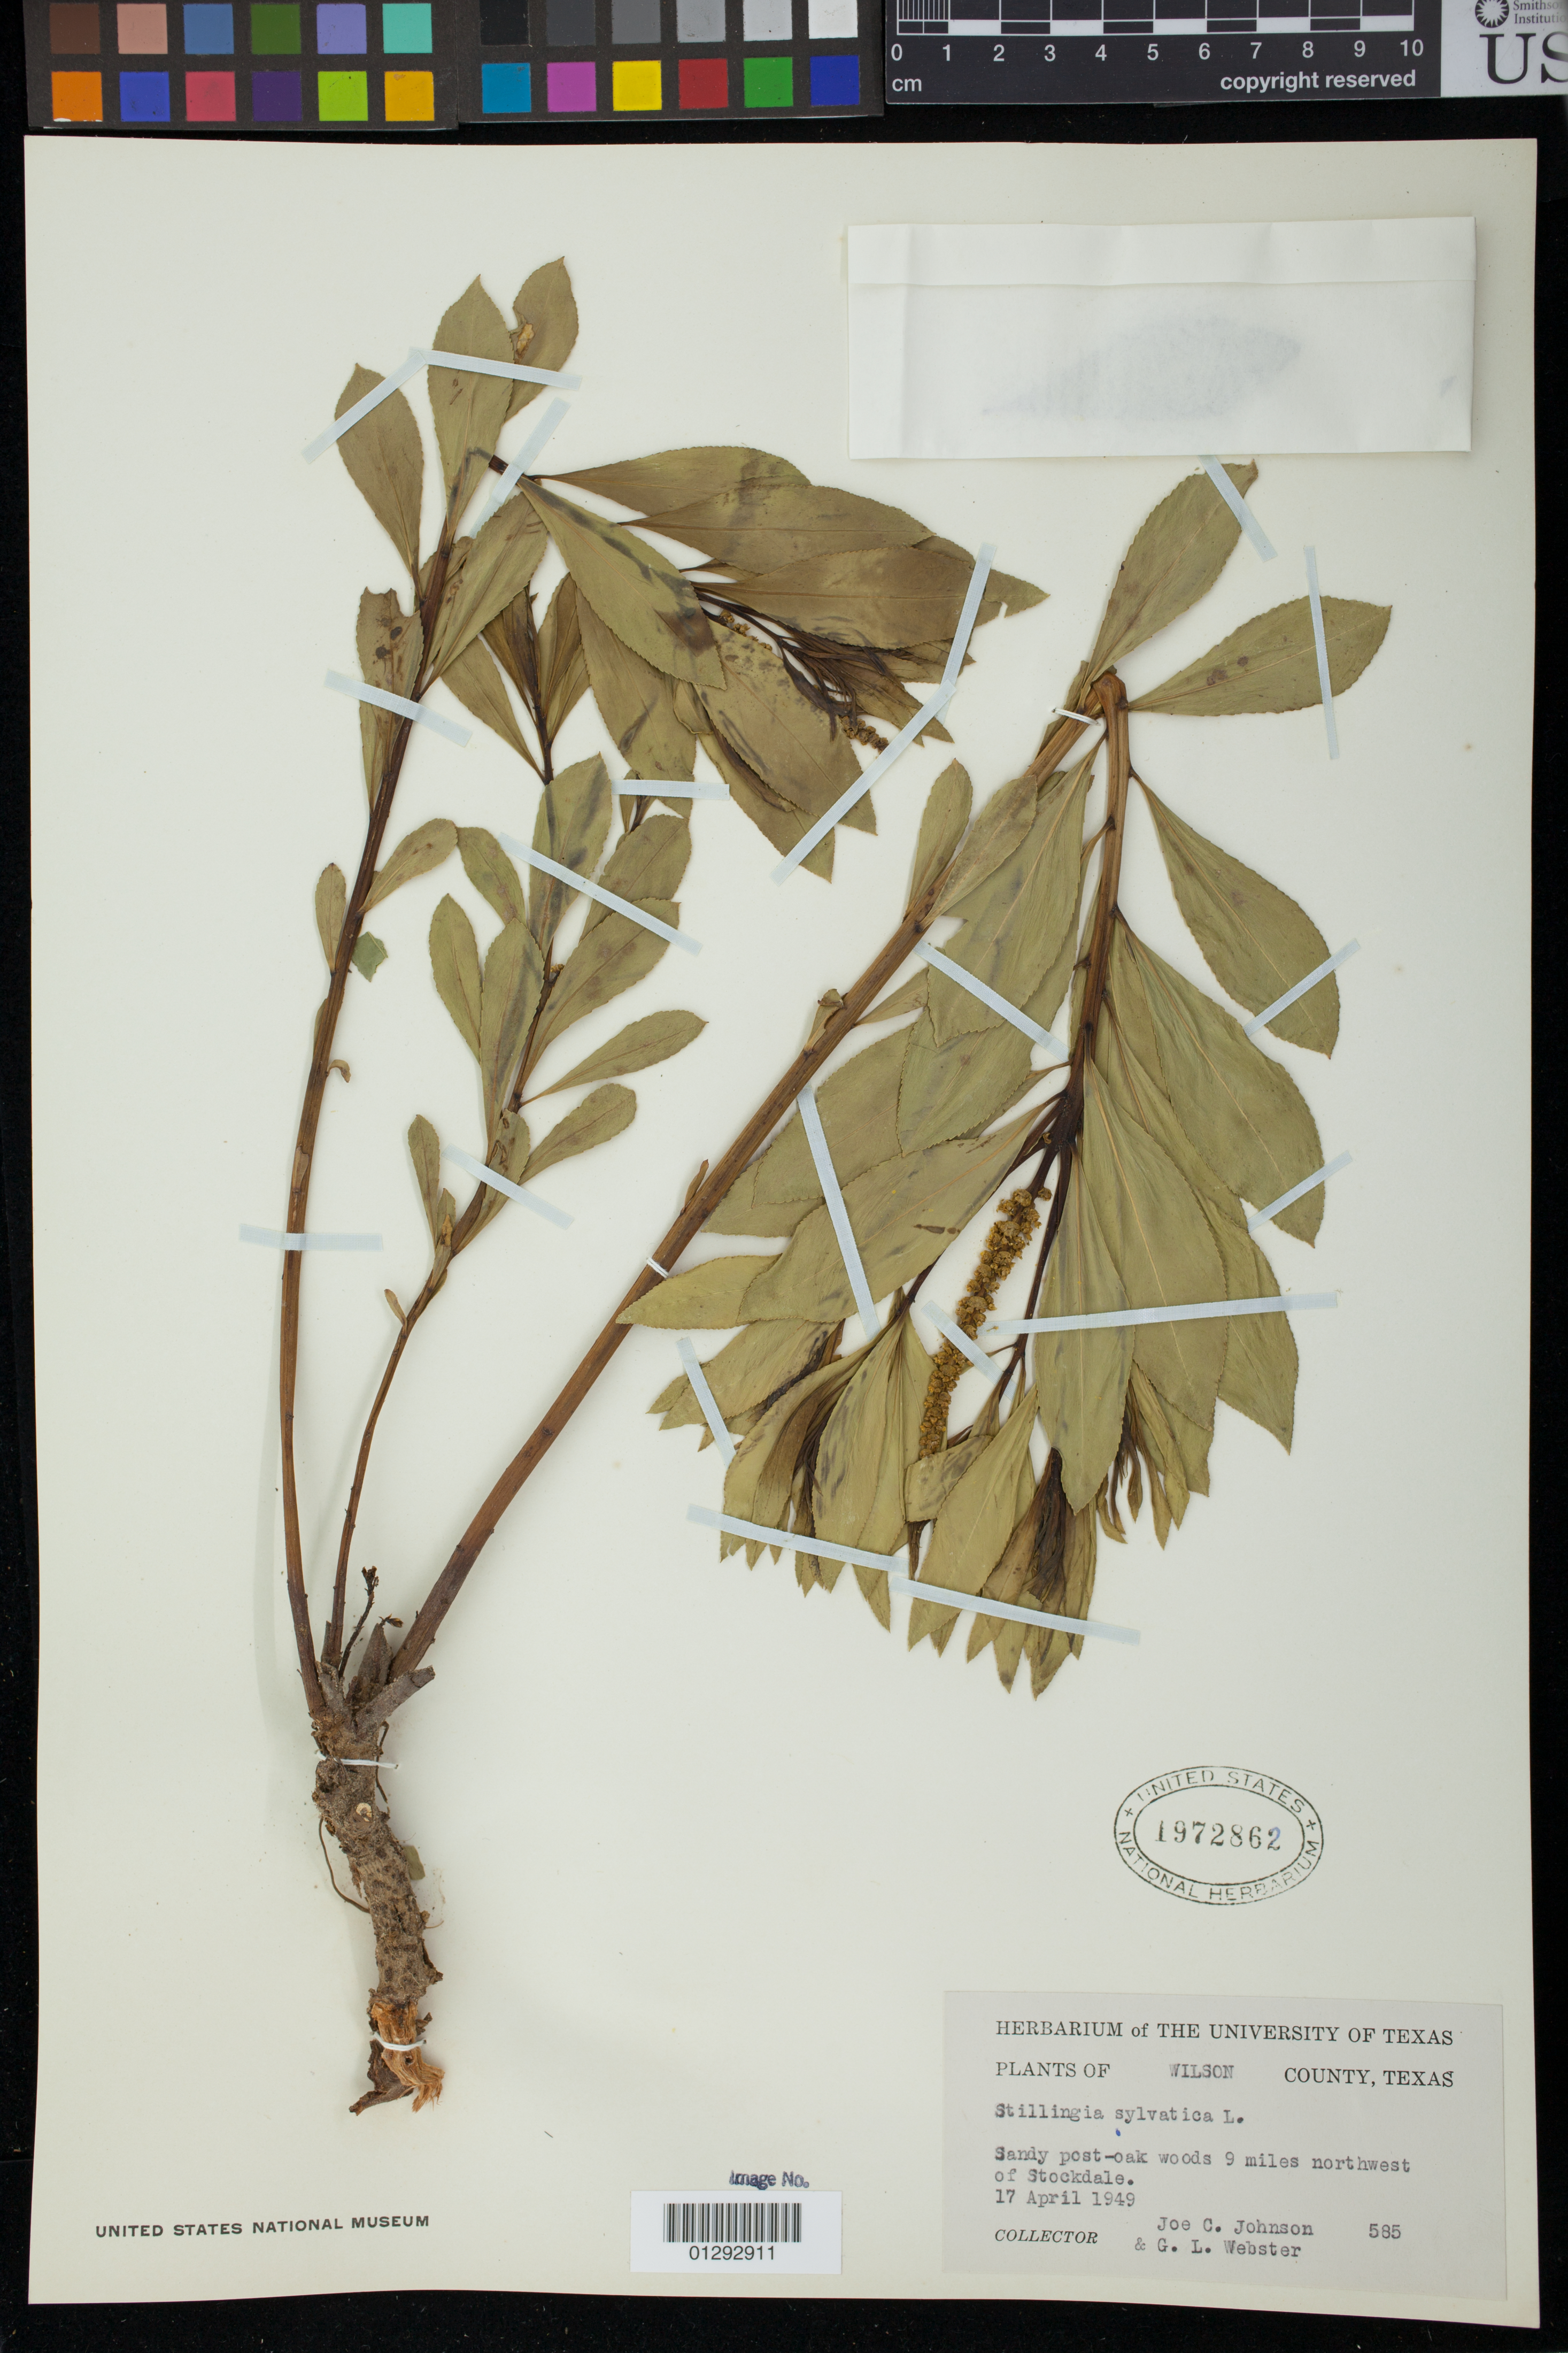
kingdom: Plantae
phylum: Tracheophyta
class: Magnoliopsida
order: Malpighiales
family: Euphorbiaceae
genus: Stillingia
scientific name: Stillingia sylvatica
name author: L.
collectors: J. C. Johnson & G. L. Webster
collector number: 585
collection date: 1949-04-17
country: United States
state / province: Texas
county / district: Wilson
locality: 9 miles northwest of Stockdale.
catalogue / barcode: US 1972862